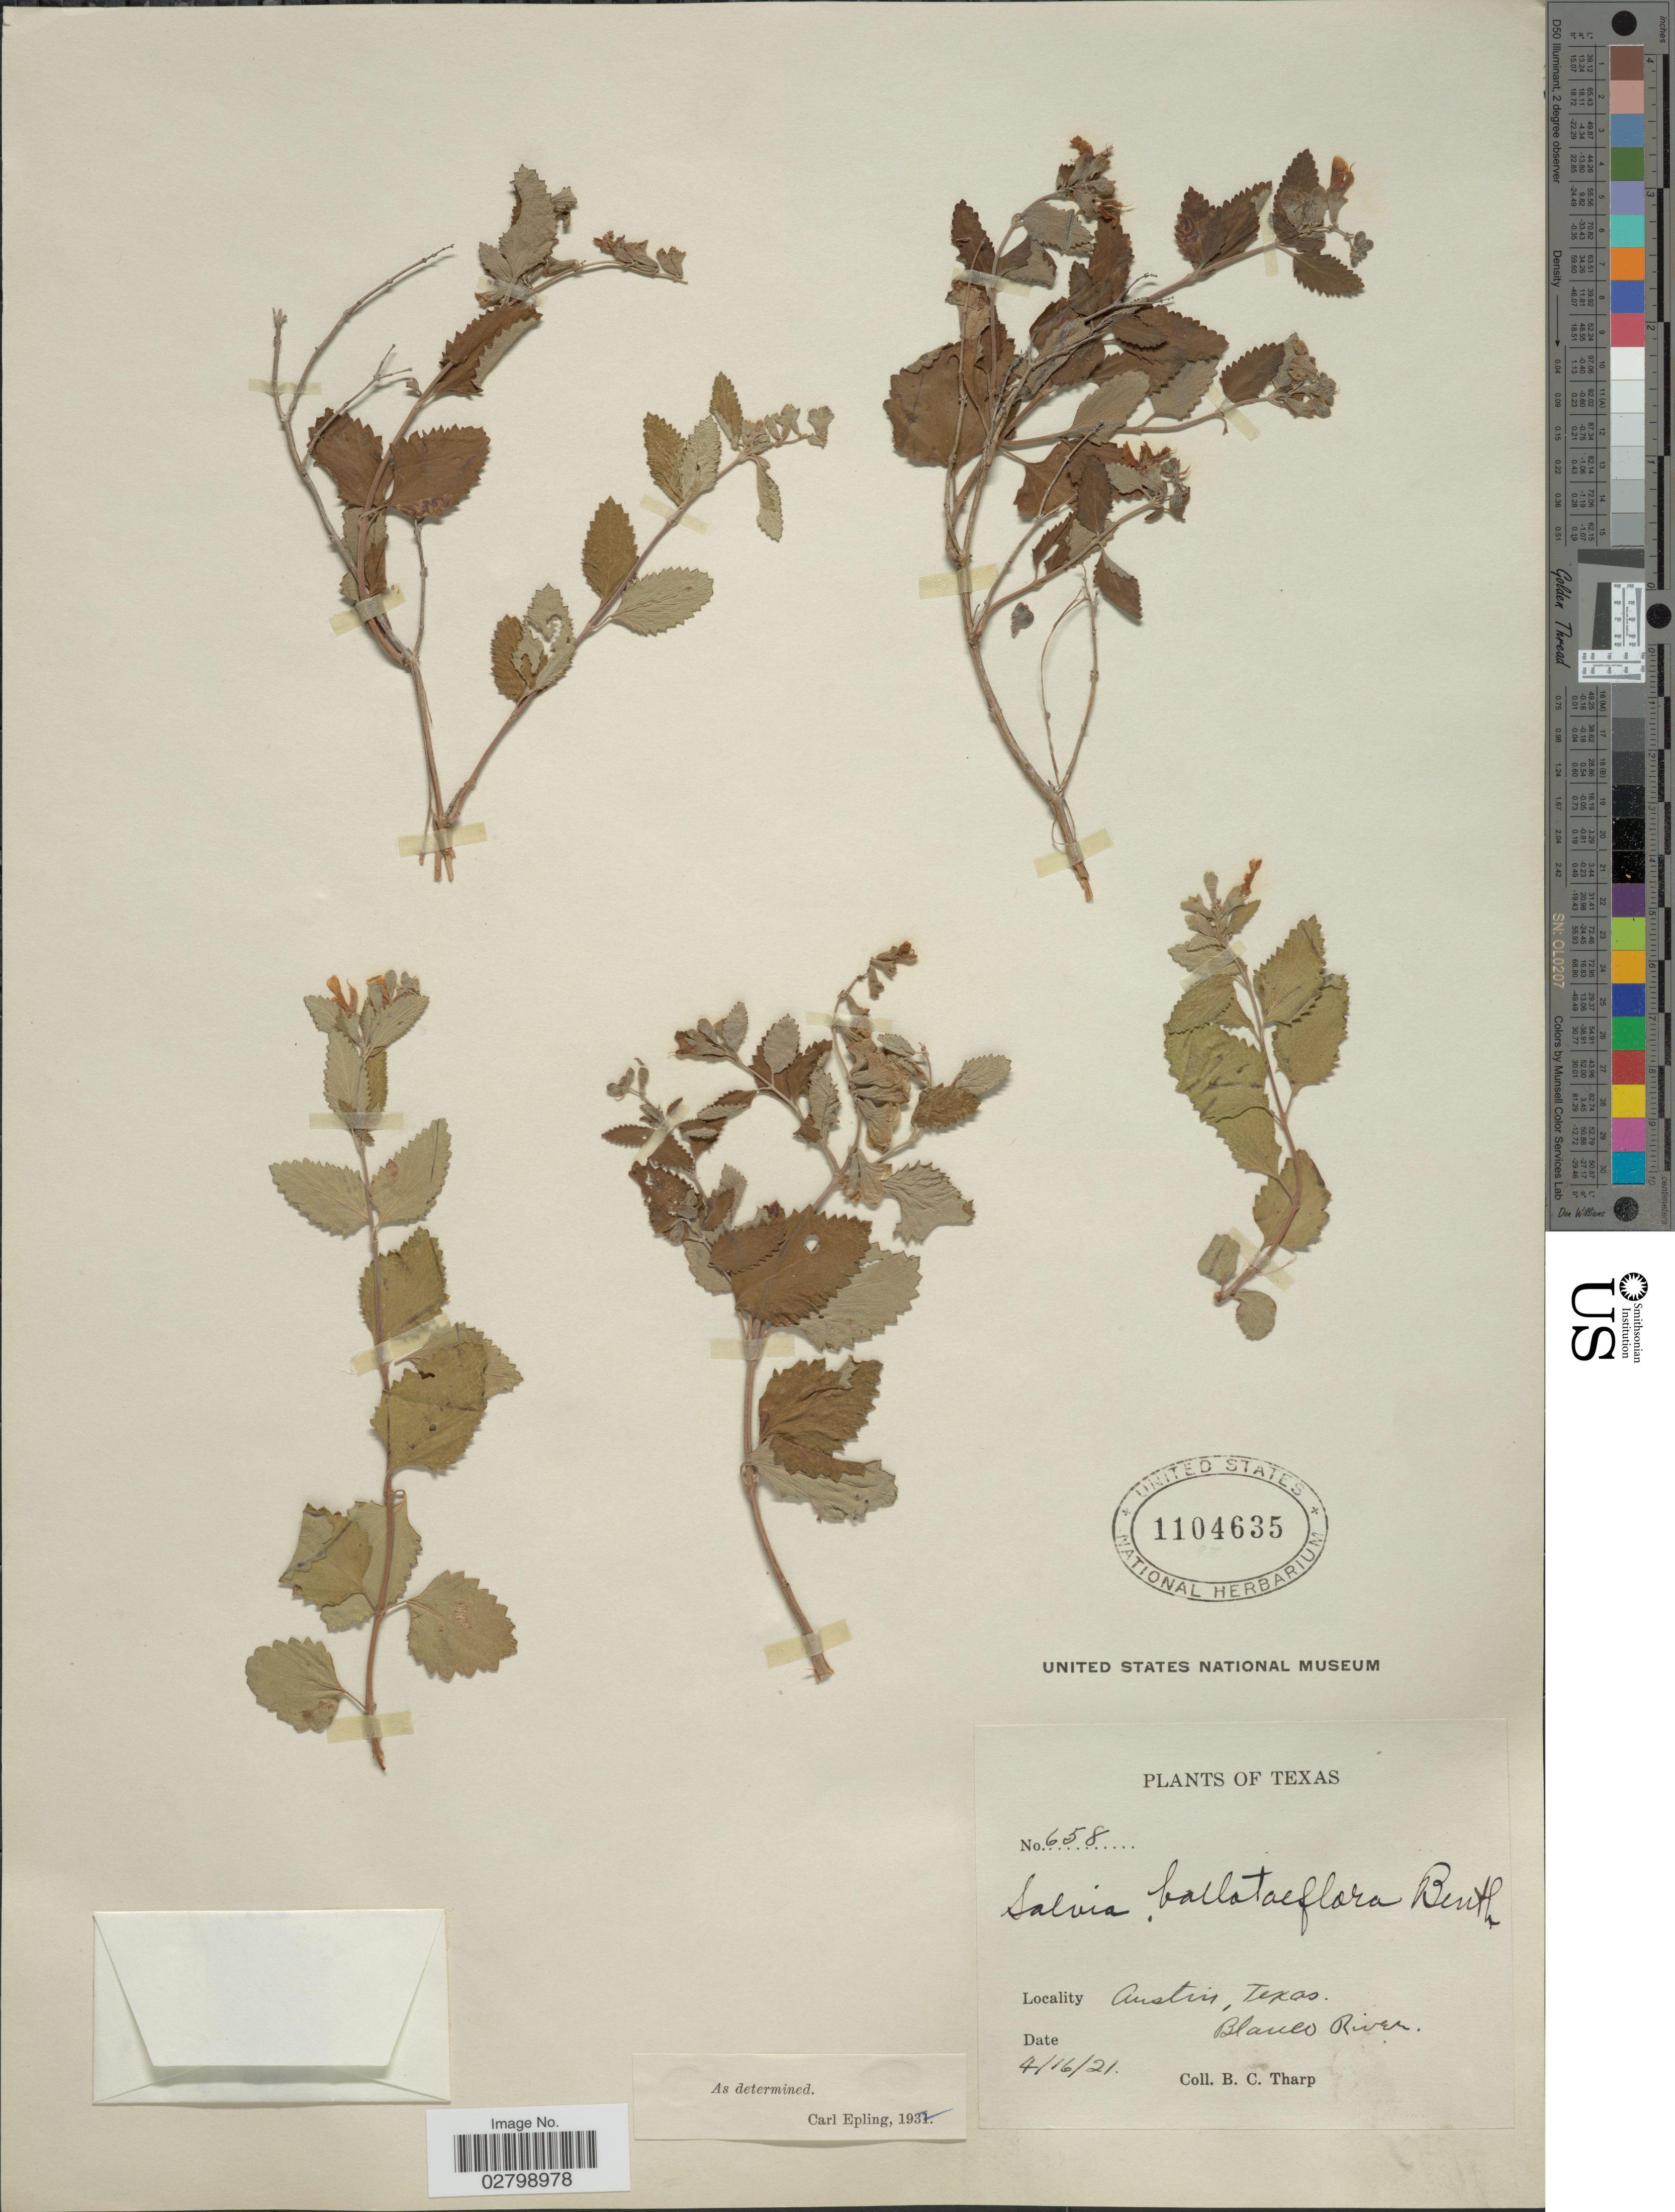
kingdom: Plantae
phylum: Tracheophyta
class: Magnoliopsida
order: Lamiales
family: Lamiaceae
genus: Salvia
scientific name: Salvia ballotiflora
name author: Benth.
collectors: B. C. Tharp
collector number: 658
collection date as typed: Transcribed d/m/y: 16/4/21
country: United States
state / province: Texas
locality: Austin. Blanco River.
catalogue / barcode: US 1104635